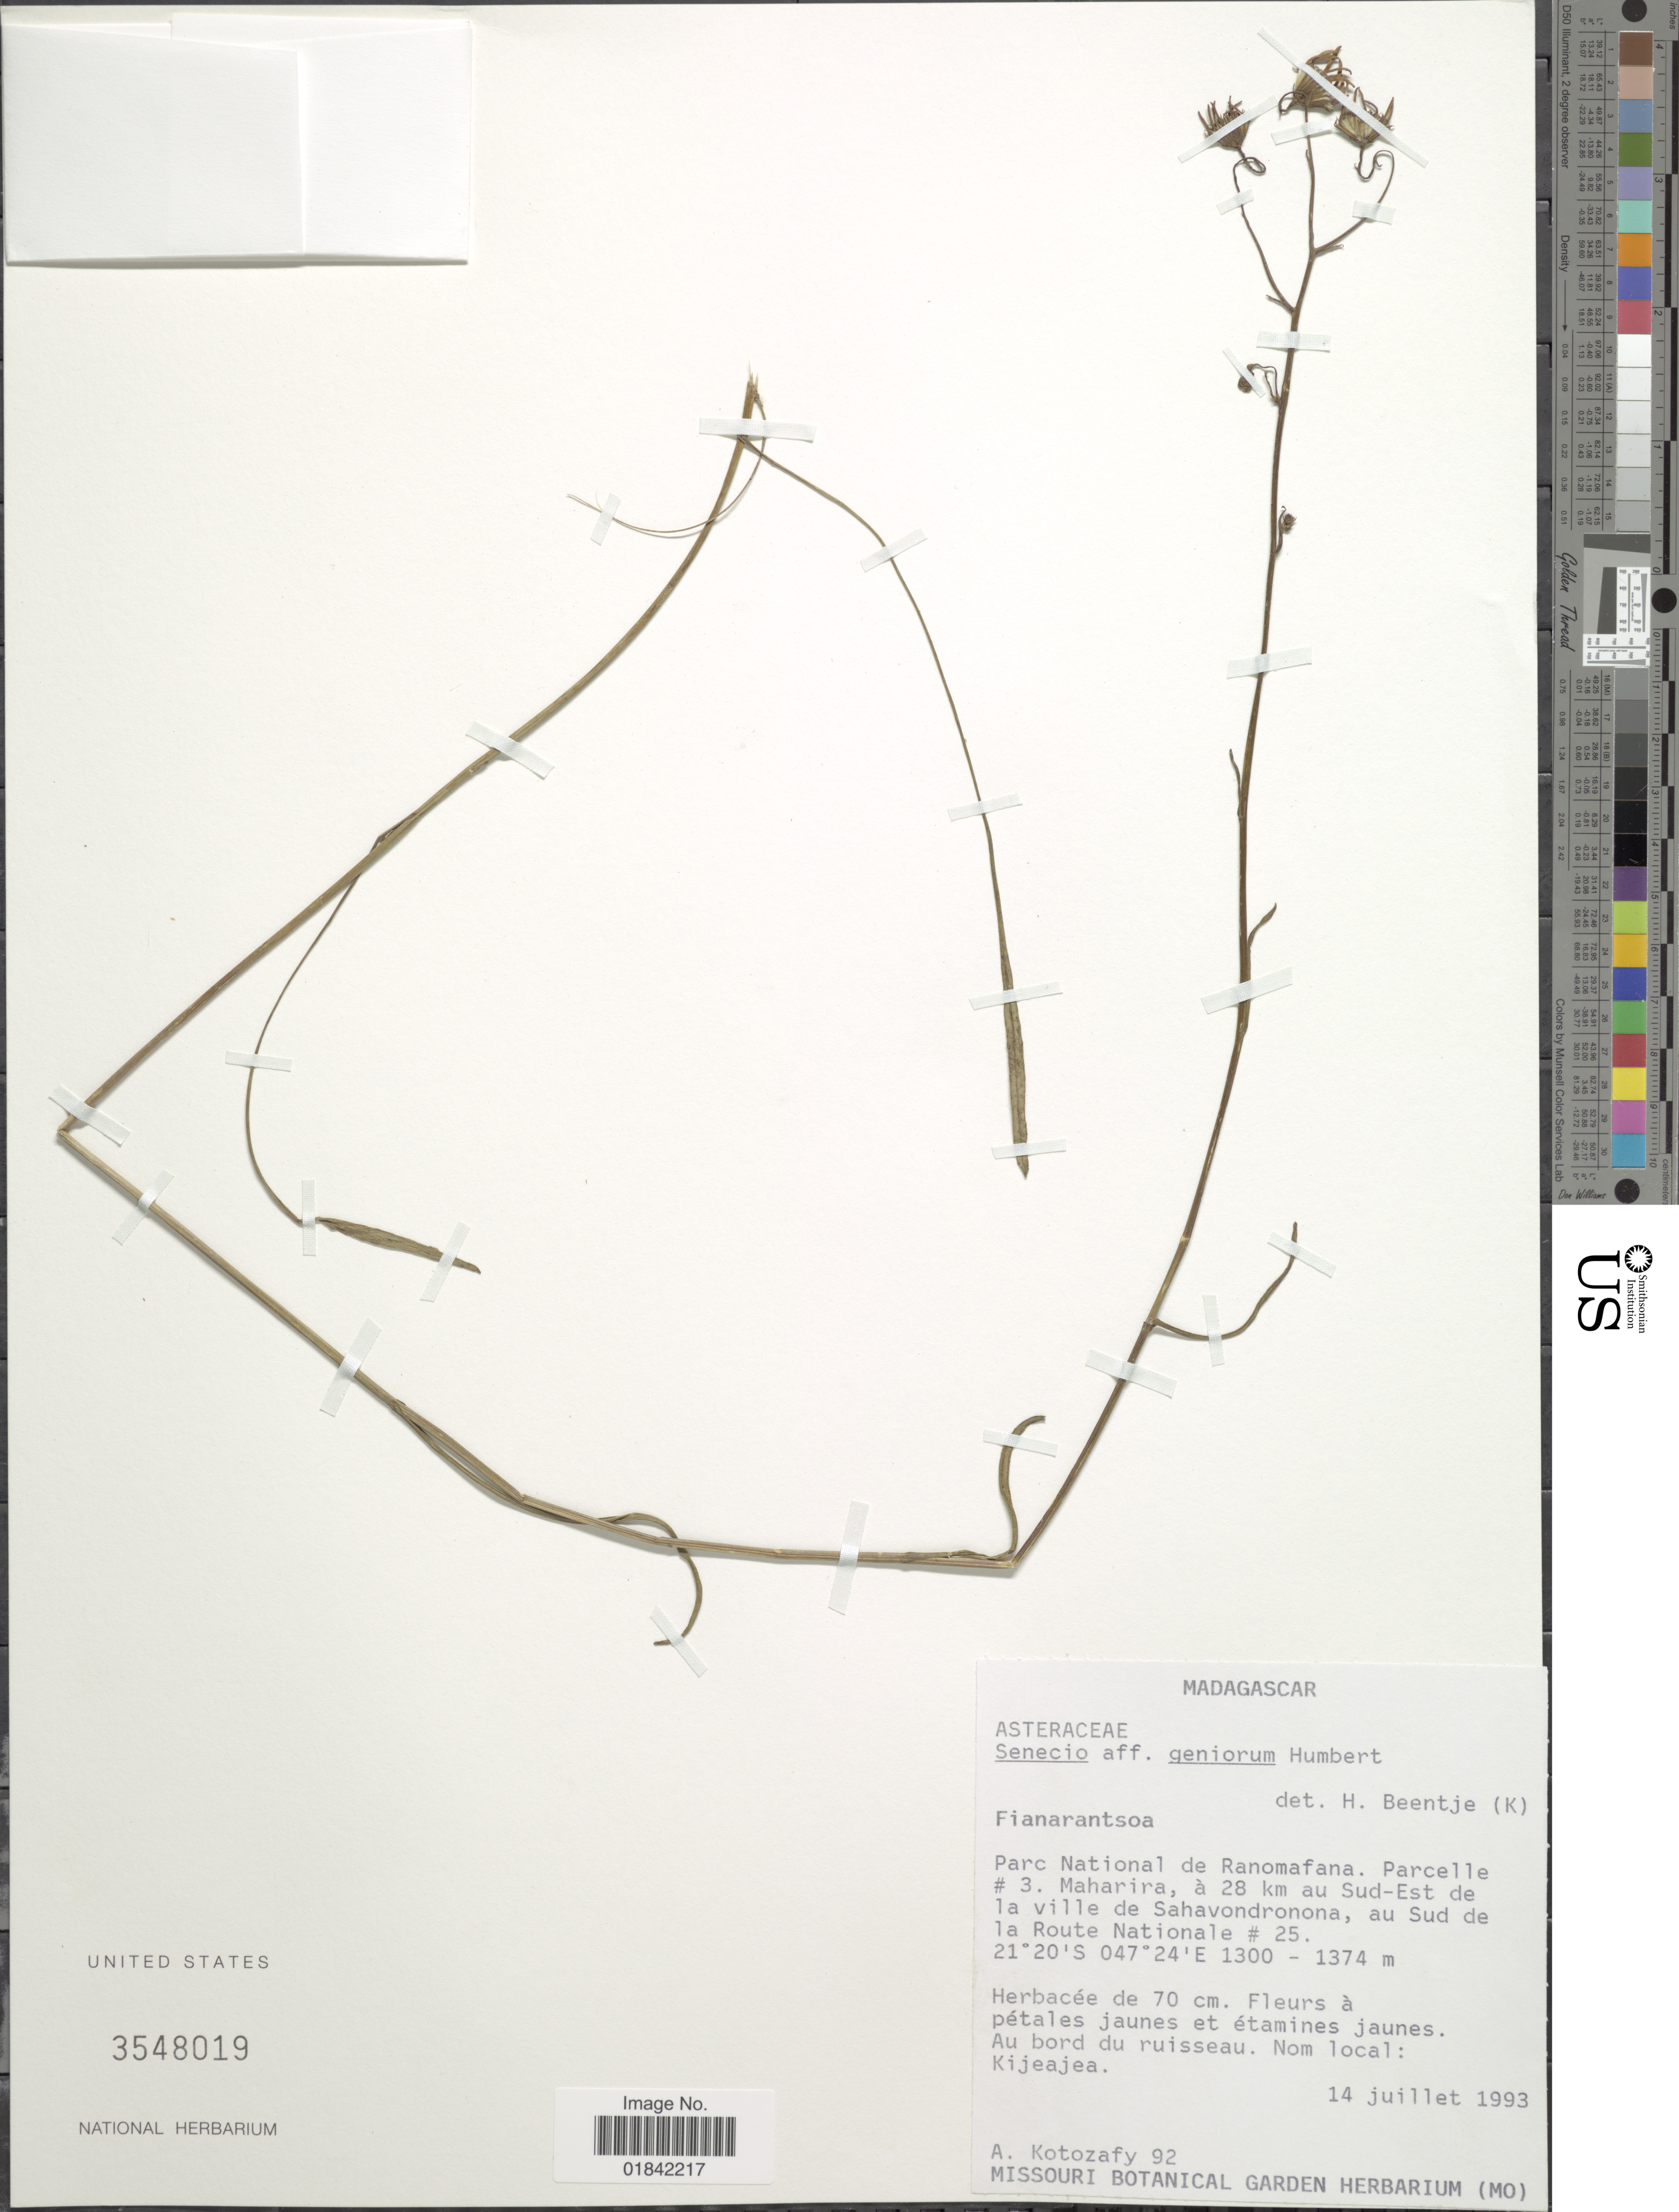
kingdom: Plantae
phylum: Tracheophyta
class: Magnoliopsida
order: Asterales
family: Asteraceae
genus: Senecio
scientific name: Senecio geniorum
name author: Humb.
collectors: A. Kotozafy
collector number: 92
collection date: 1993-07-14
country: Madagascar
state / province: Haute Matsiatra / Vatovavy Fitovinany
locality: Parc National de Ranomafana, Parcelle #3, Maharira, a 28 km au Sud-Est de la ville de Sahavondronona, au Sud de la Route Nationale #25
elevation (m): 1300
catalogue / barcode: US 3548019